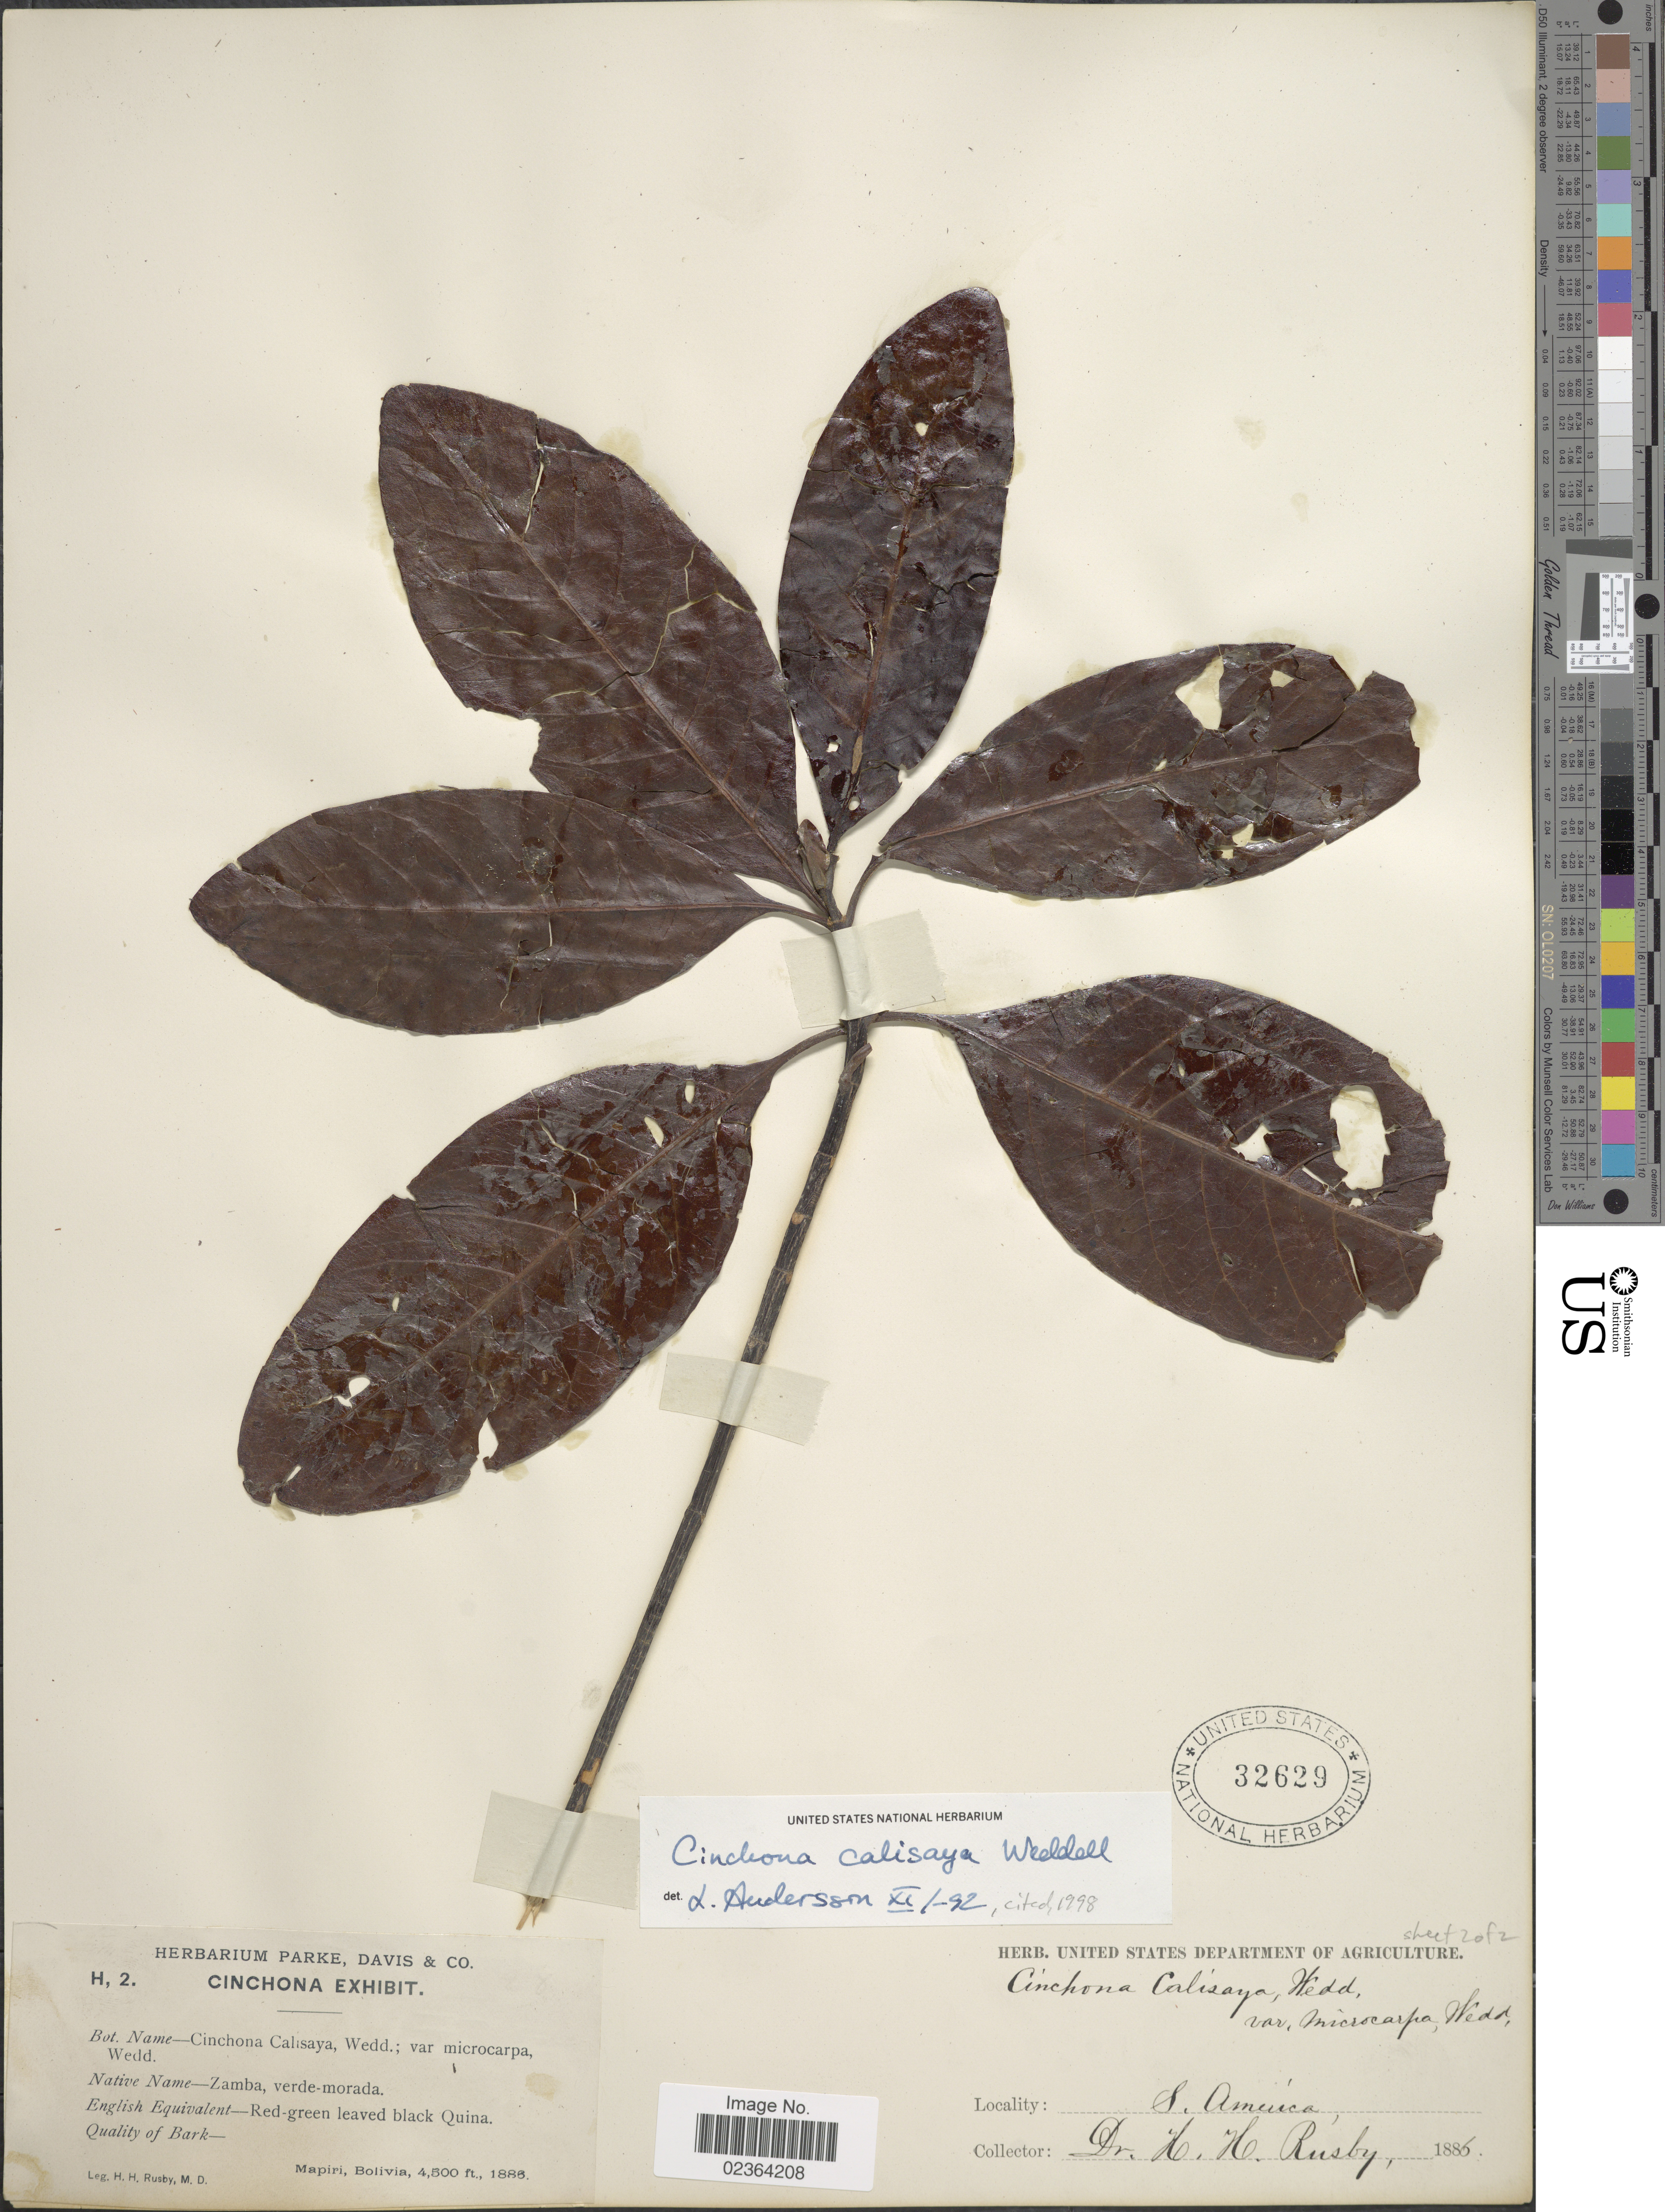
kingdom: Plantae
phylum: Tracheophyta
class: Magnoliopsida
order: Gentianales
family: Rubiaceae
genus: Cinchona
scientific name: Cinchona calisaya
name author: Wedd.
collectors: H. H. Rusby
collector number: H, 2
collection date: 1886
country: Bolivia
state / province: La Páz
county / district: Larecaja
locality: Mapiri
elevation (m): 1372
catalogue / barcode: US 32629